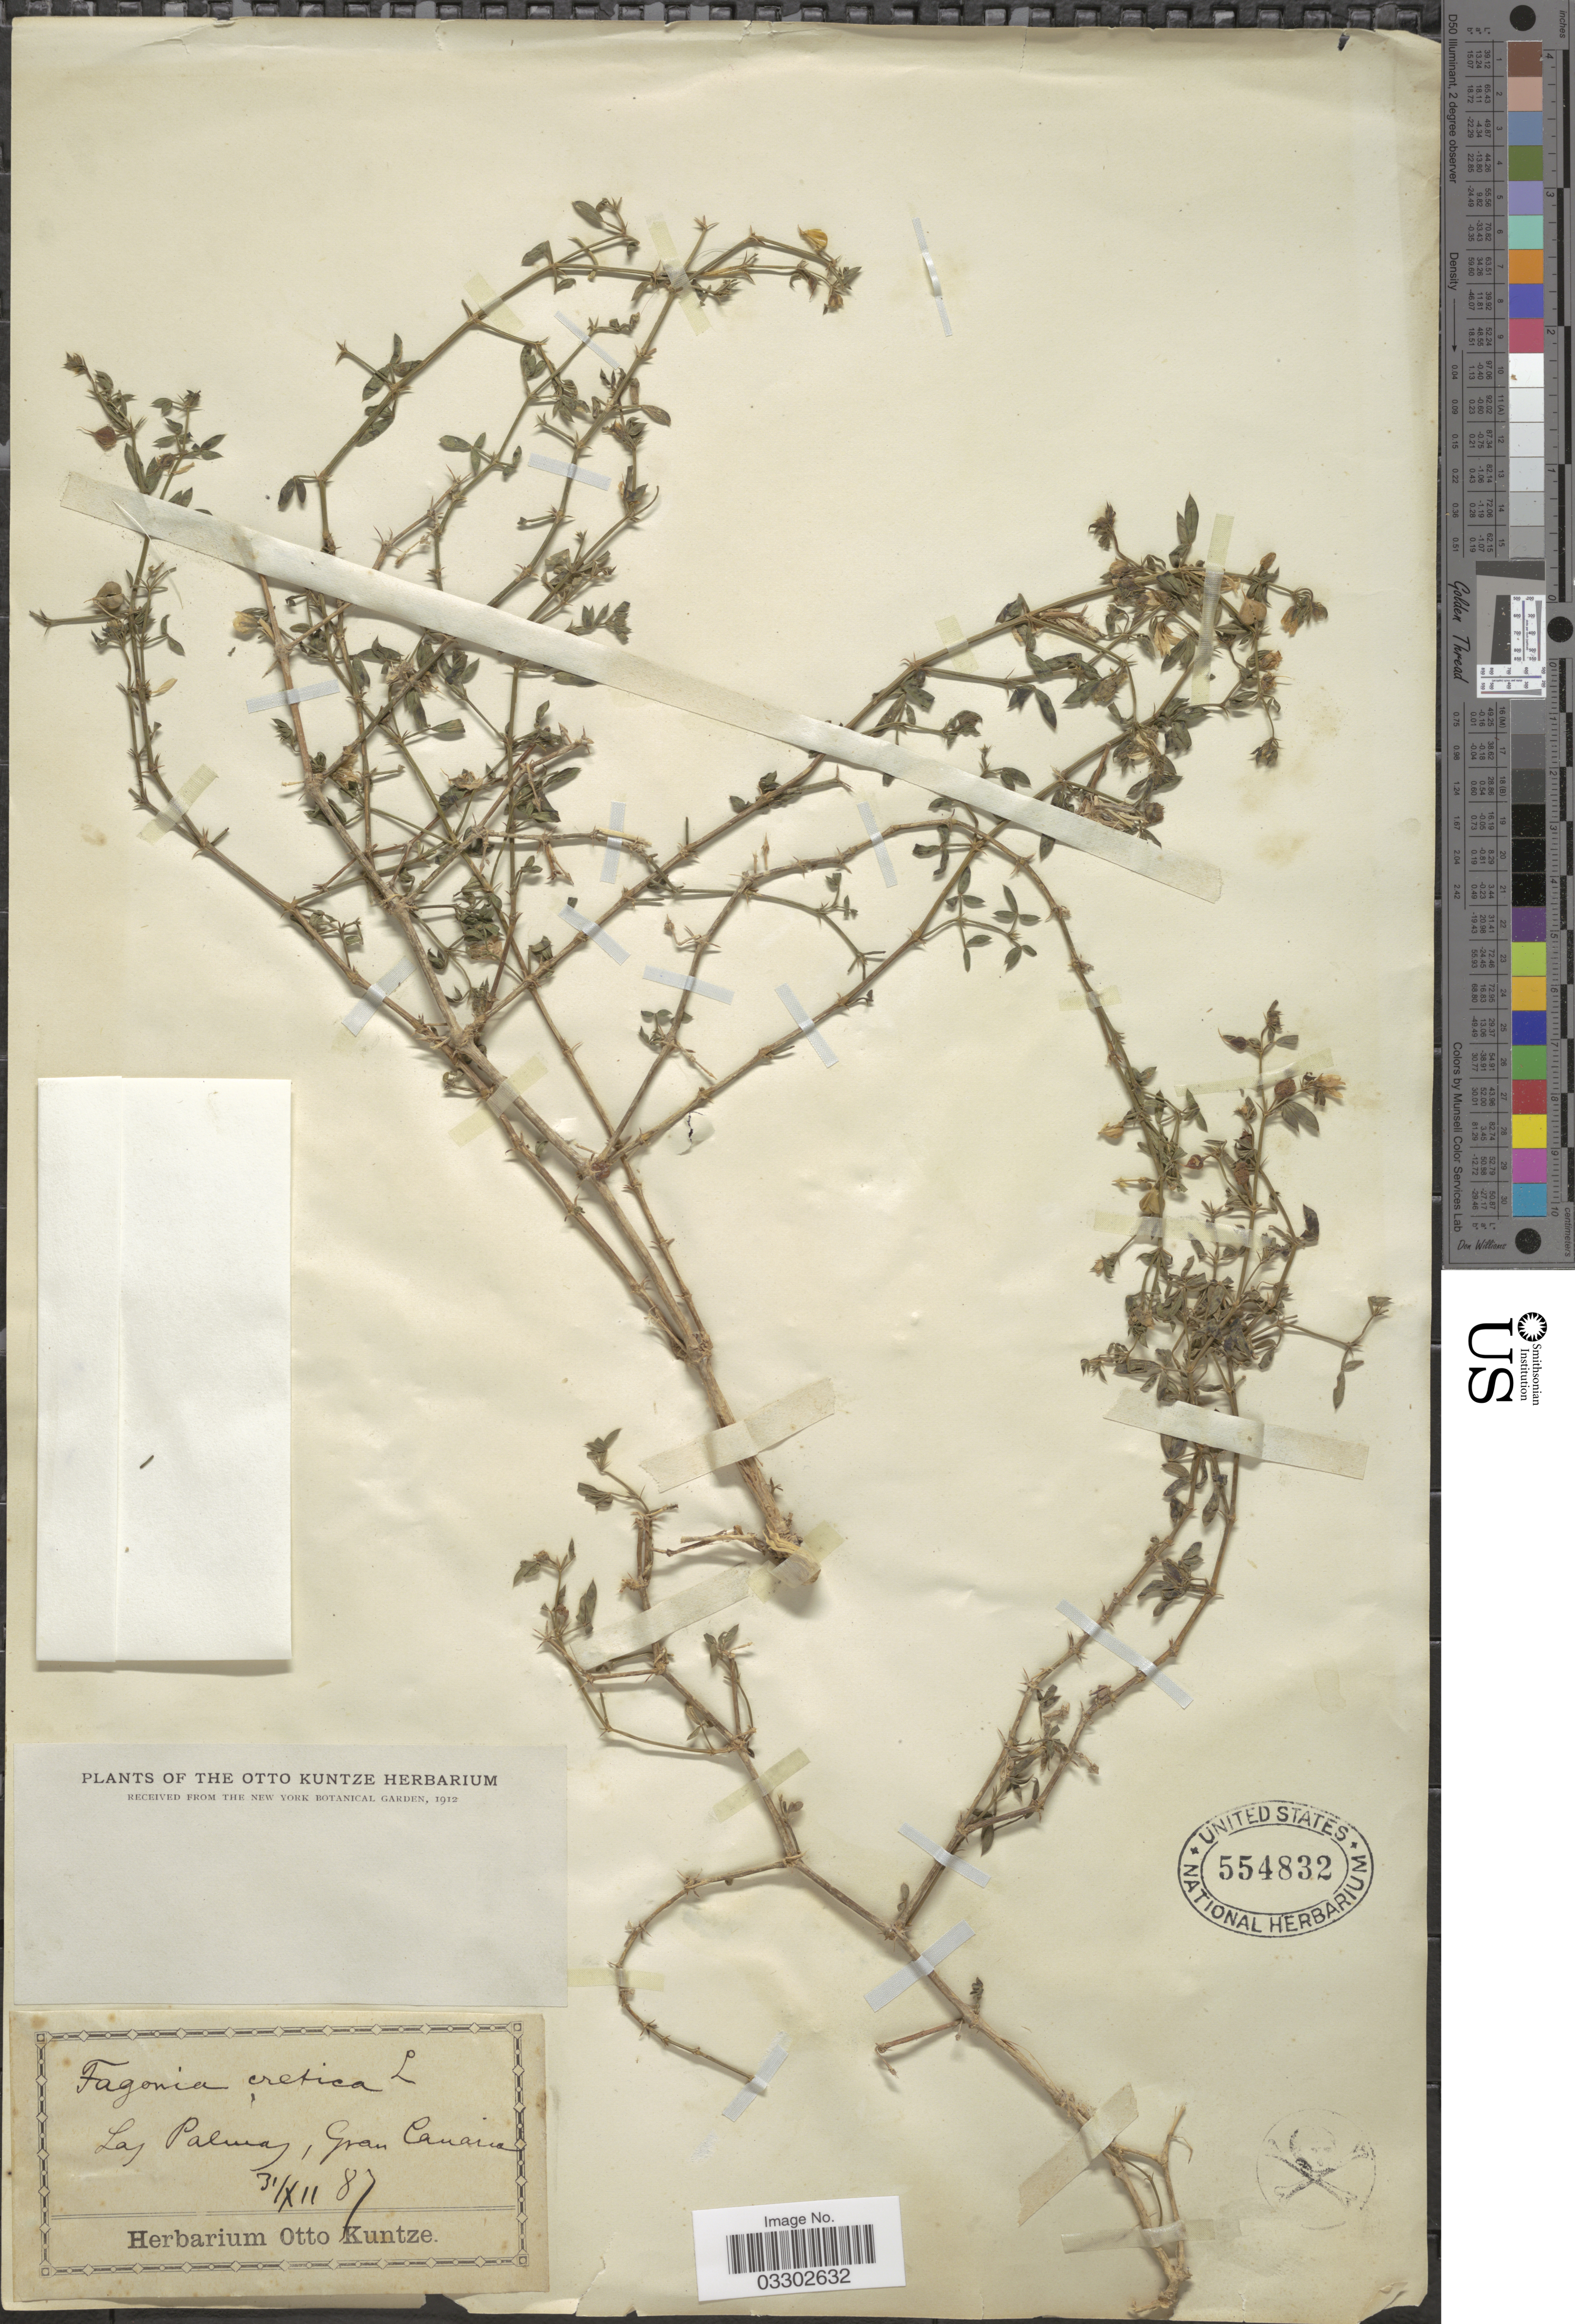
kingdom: Plantae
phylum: Tracheophyta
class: Magnoliopsida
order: Zygophyllales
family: Zygophyllaceae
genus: Fagonia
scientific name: Fagonia cretica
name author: L.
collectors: ex herb. Otto Kuntze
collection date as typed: Transcribed d/m/y: 31/12/87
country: Spain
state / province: Canarias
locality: Las Palmas, Gran Canaria.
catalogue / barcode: US 554832